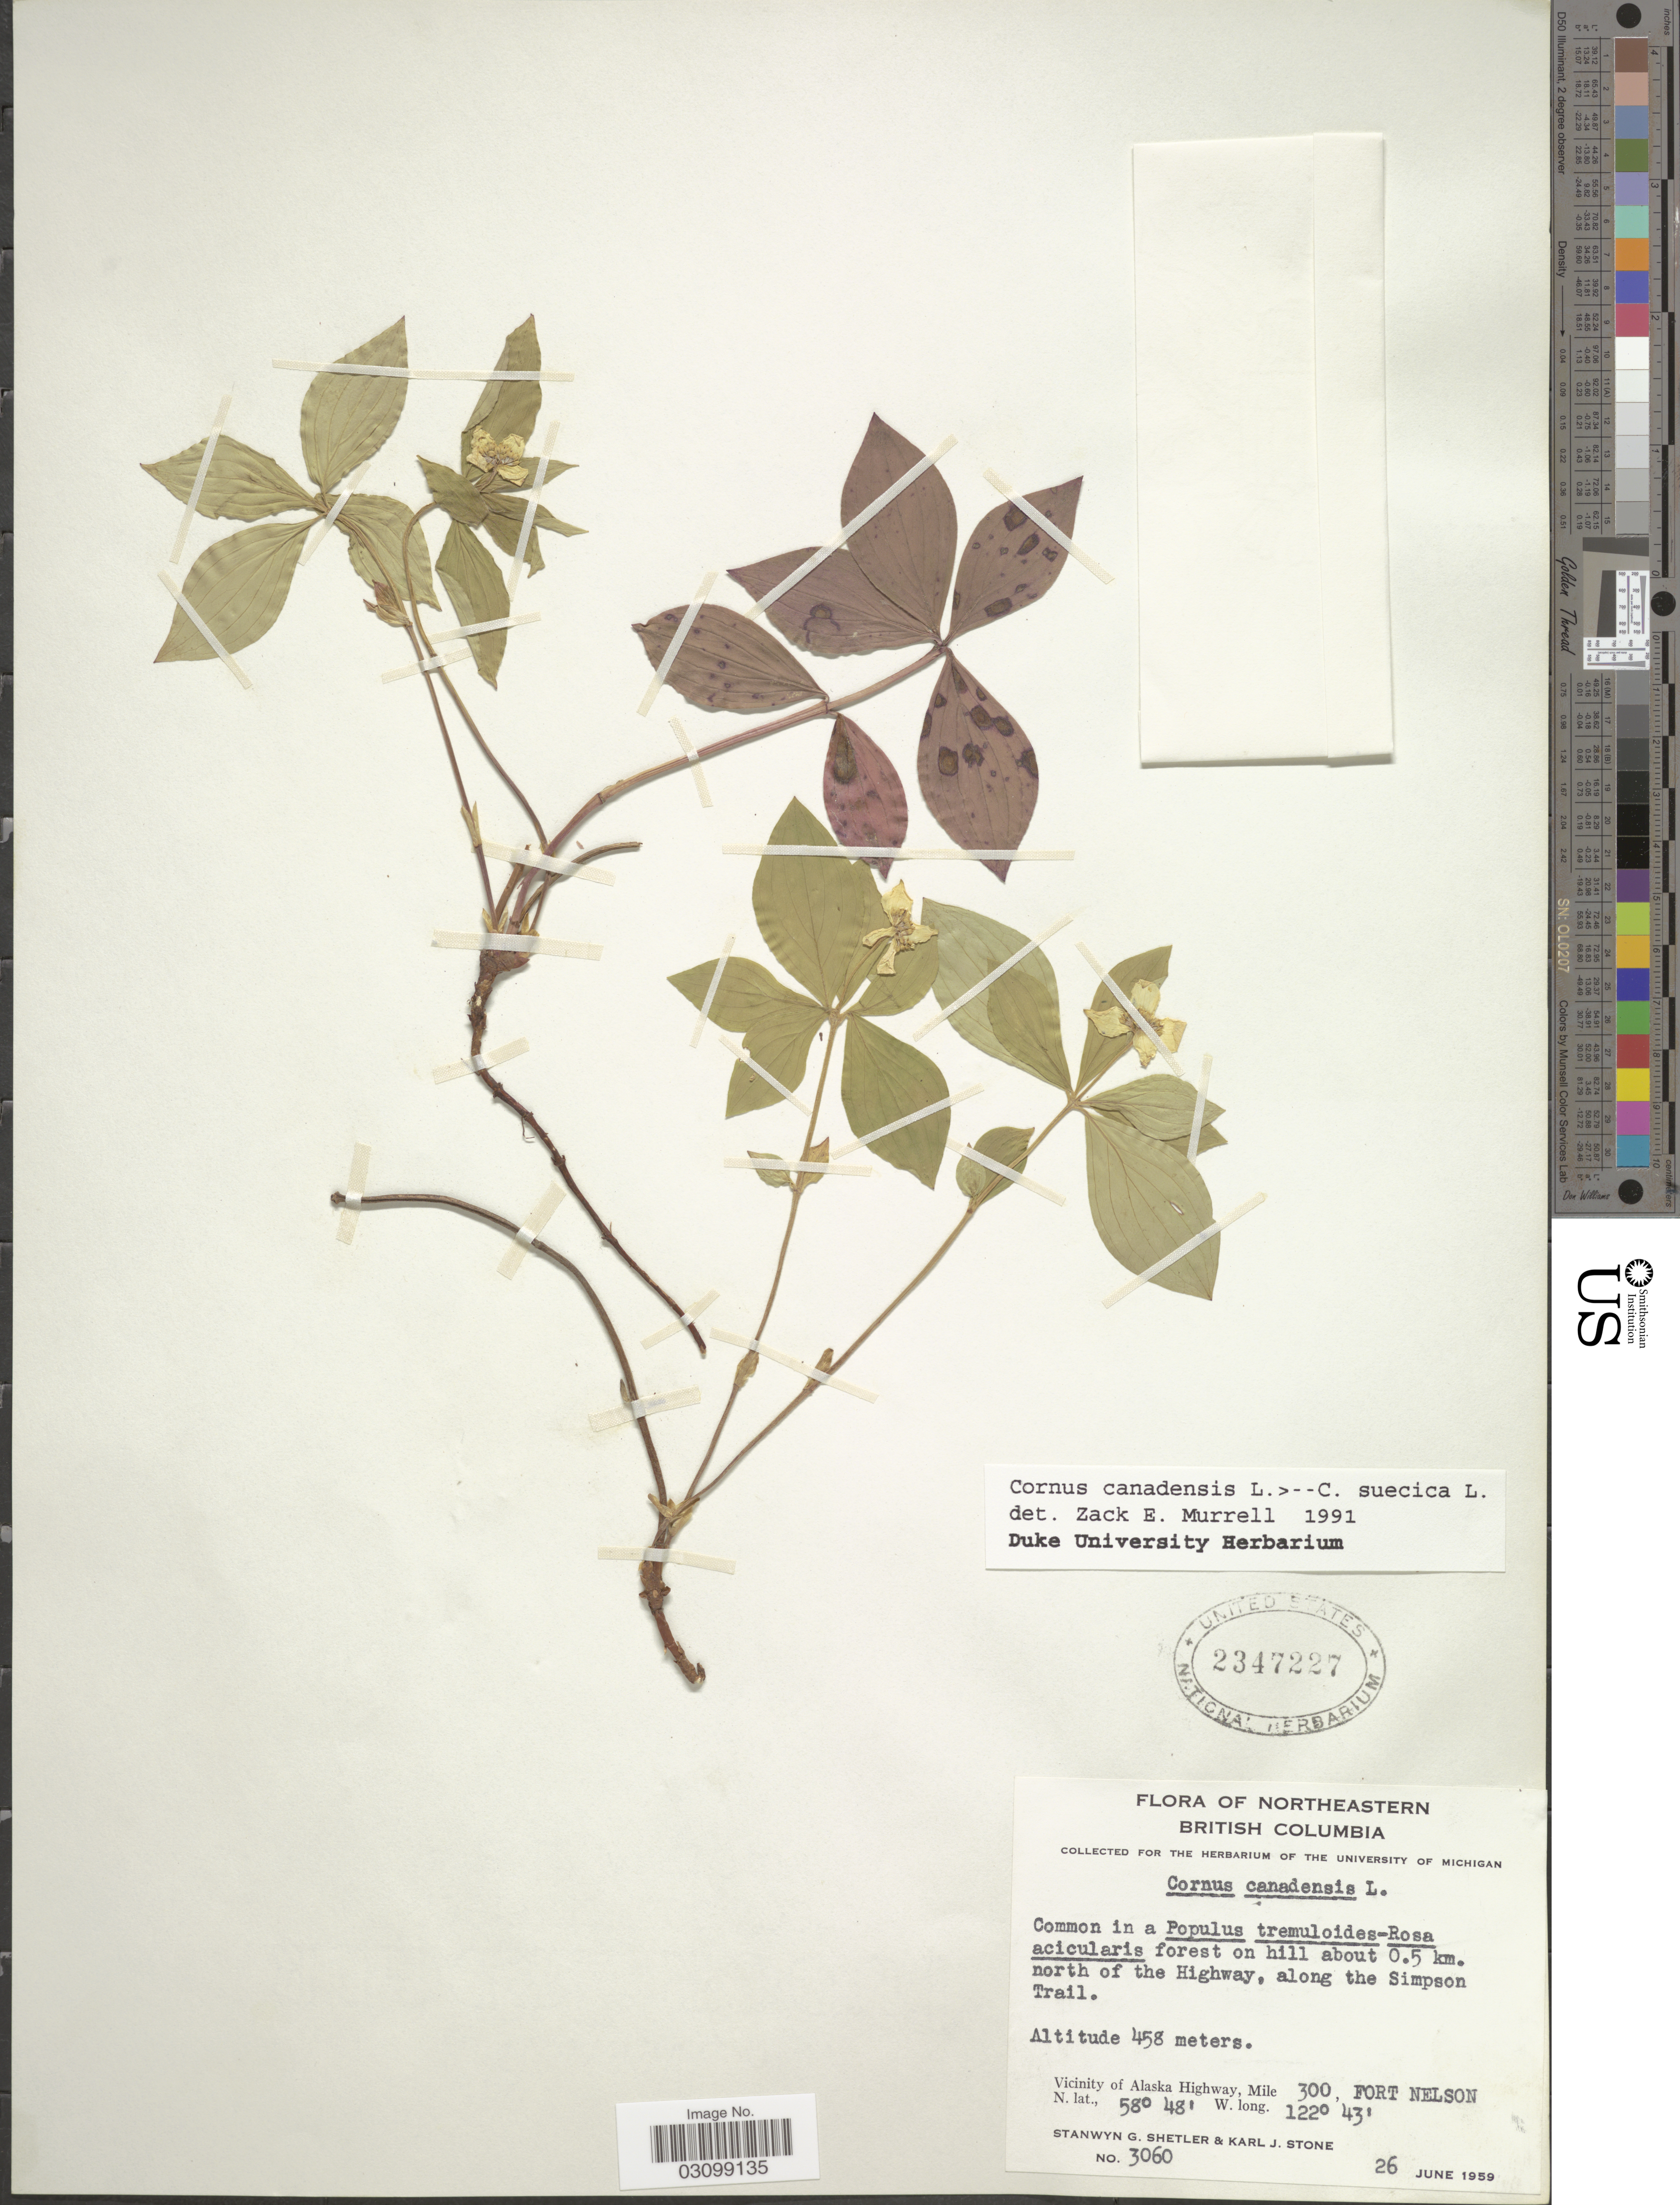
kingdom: Plantae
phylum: Tracheophyta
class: Magnoliopsida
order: Cornales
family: Cornaceae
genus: Cornus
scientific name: Cornus sp.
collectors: S. Shetler & K. J. Stone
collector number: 3060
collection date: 1959-06-26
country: Canada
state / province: British Columbia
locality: Northeastern British Columbia. Forest on hill about 0.5 km. north of the Highway, along the Simpson Trail. Vicinity of Alaska Highway, Mile 300, Fort Nelson.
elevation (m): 458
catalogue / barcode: US 2347227